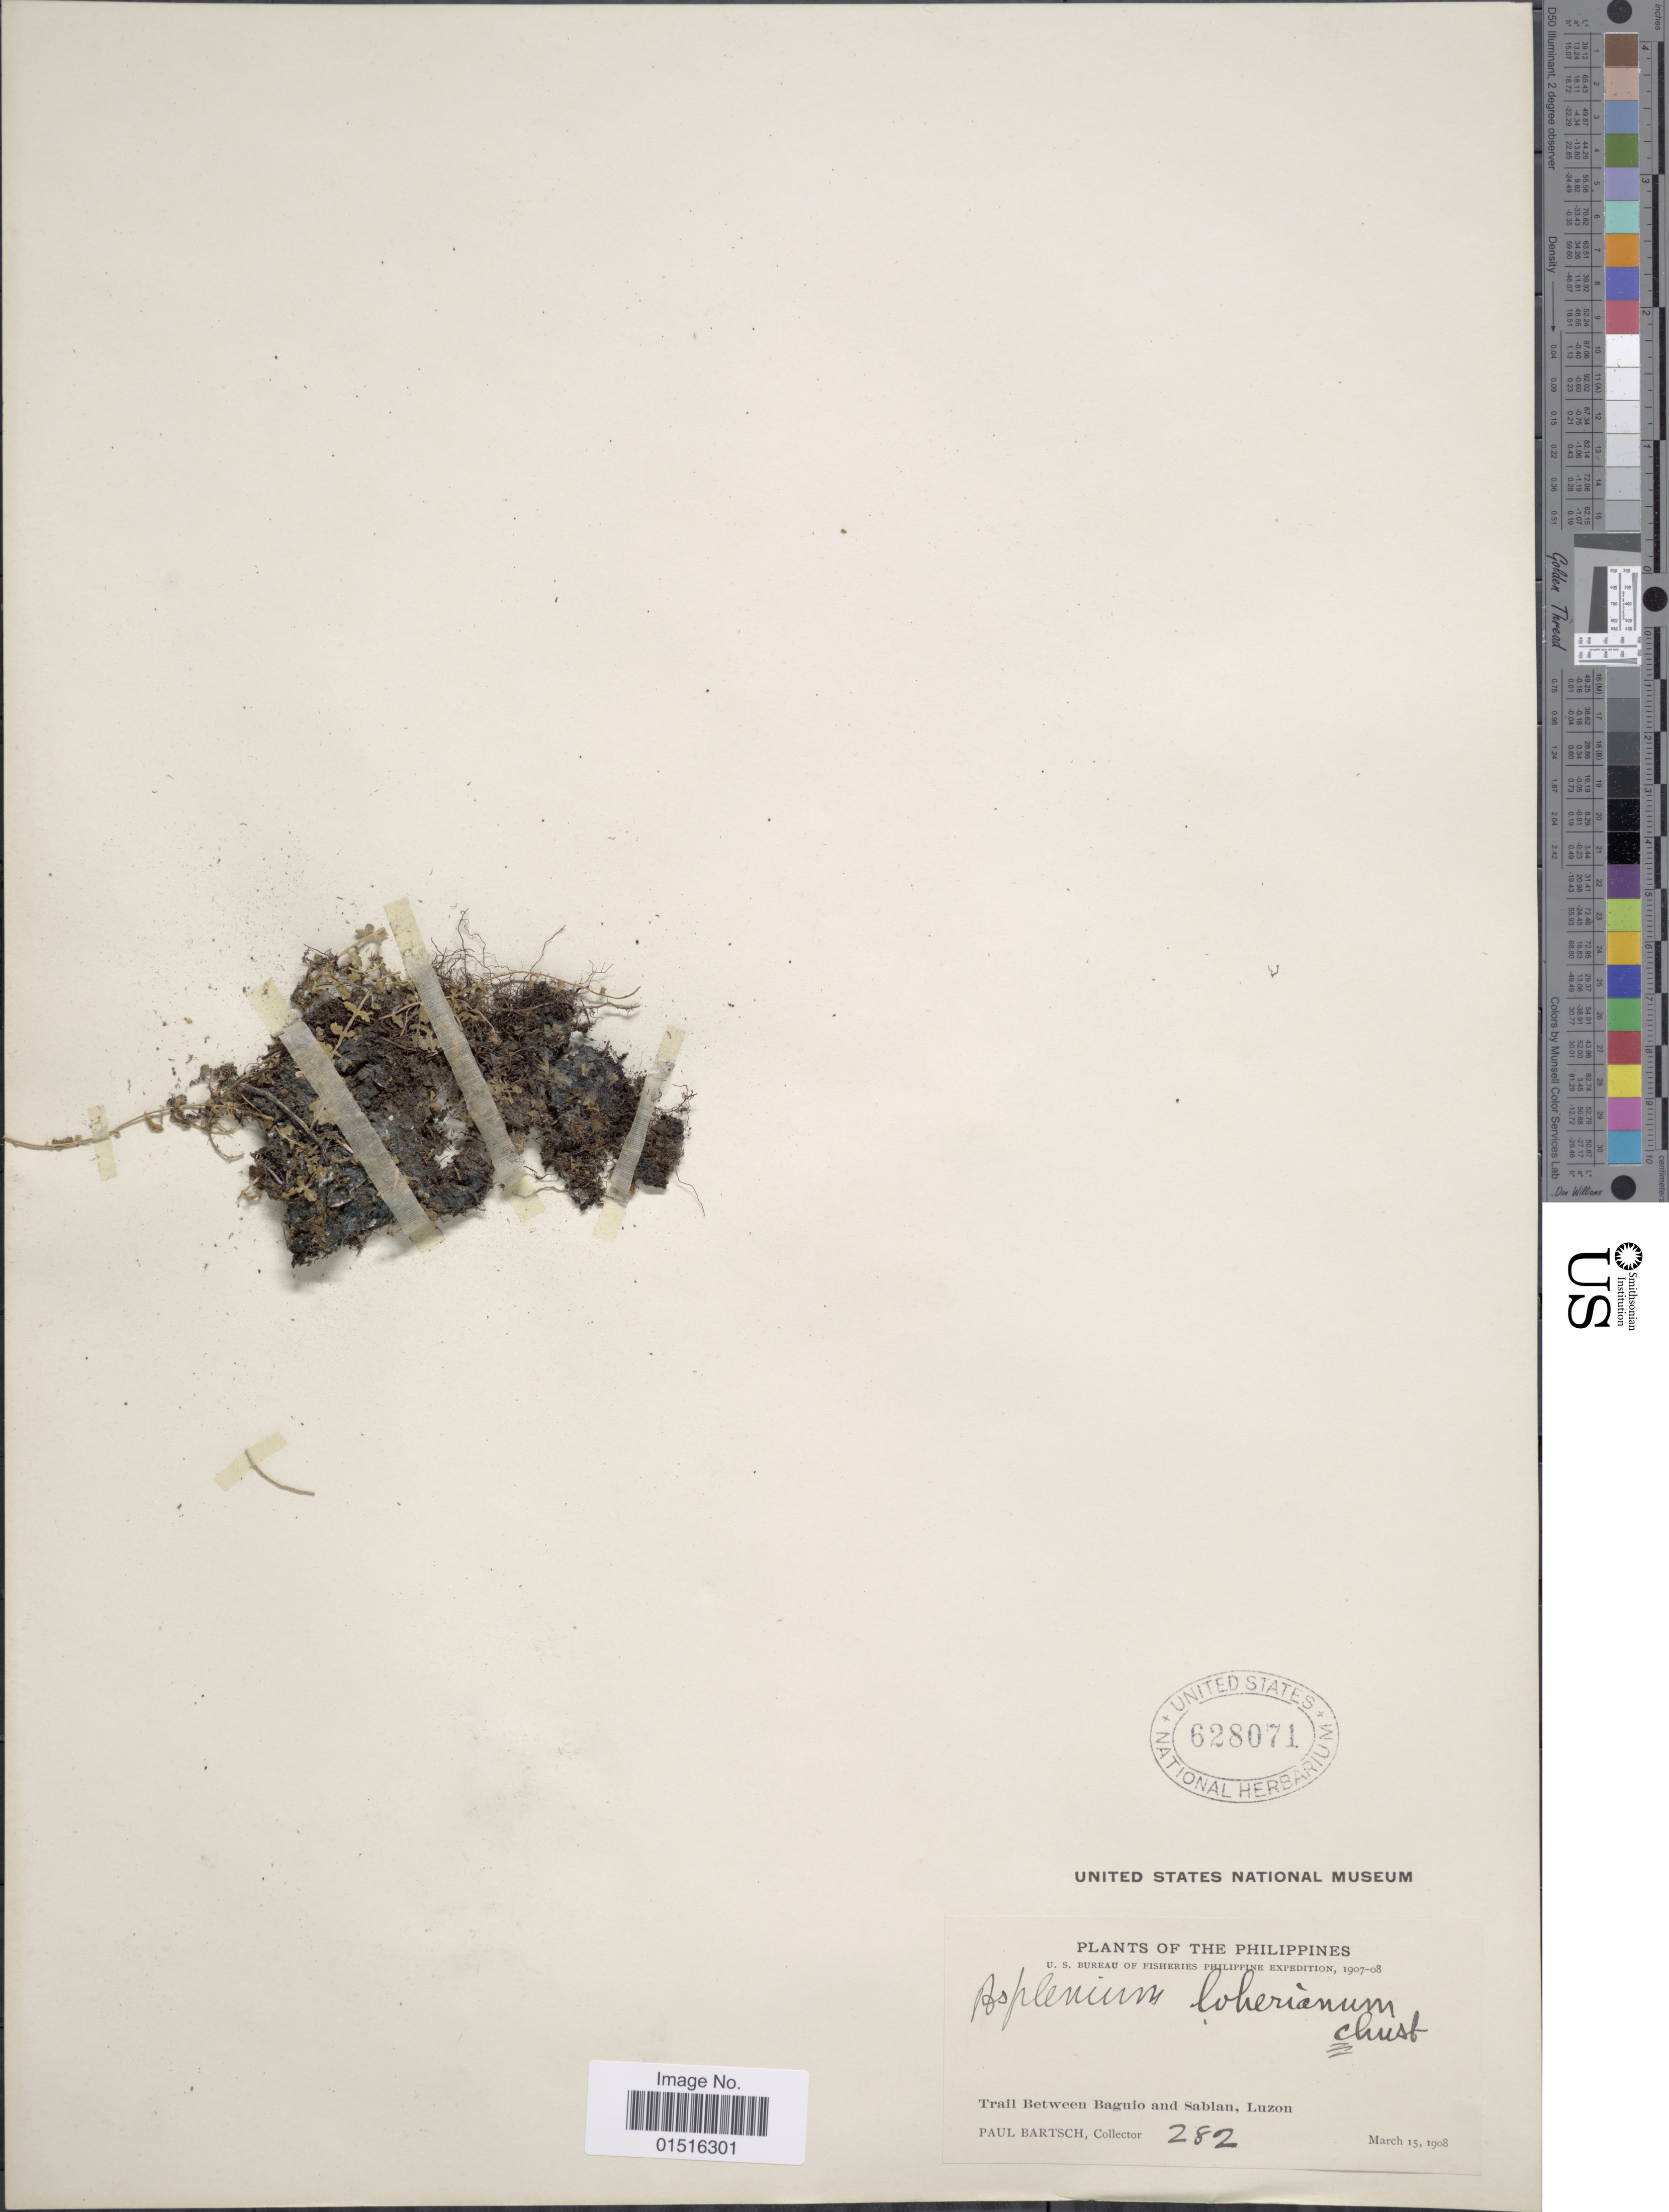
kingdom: Plantae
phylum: Tracheophyta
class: Polypodiopsida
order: Polypodiales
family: Aspleniaceae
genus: Asplenium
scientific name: Asplenium exiguum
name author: Bedd.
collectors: P. Bartsch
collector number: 282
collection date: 1908-03-15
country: Philippines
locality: Trail between Baguio and Sablan, Luzon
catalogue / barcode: US 628071